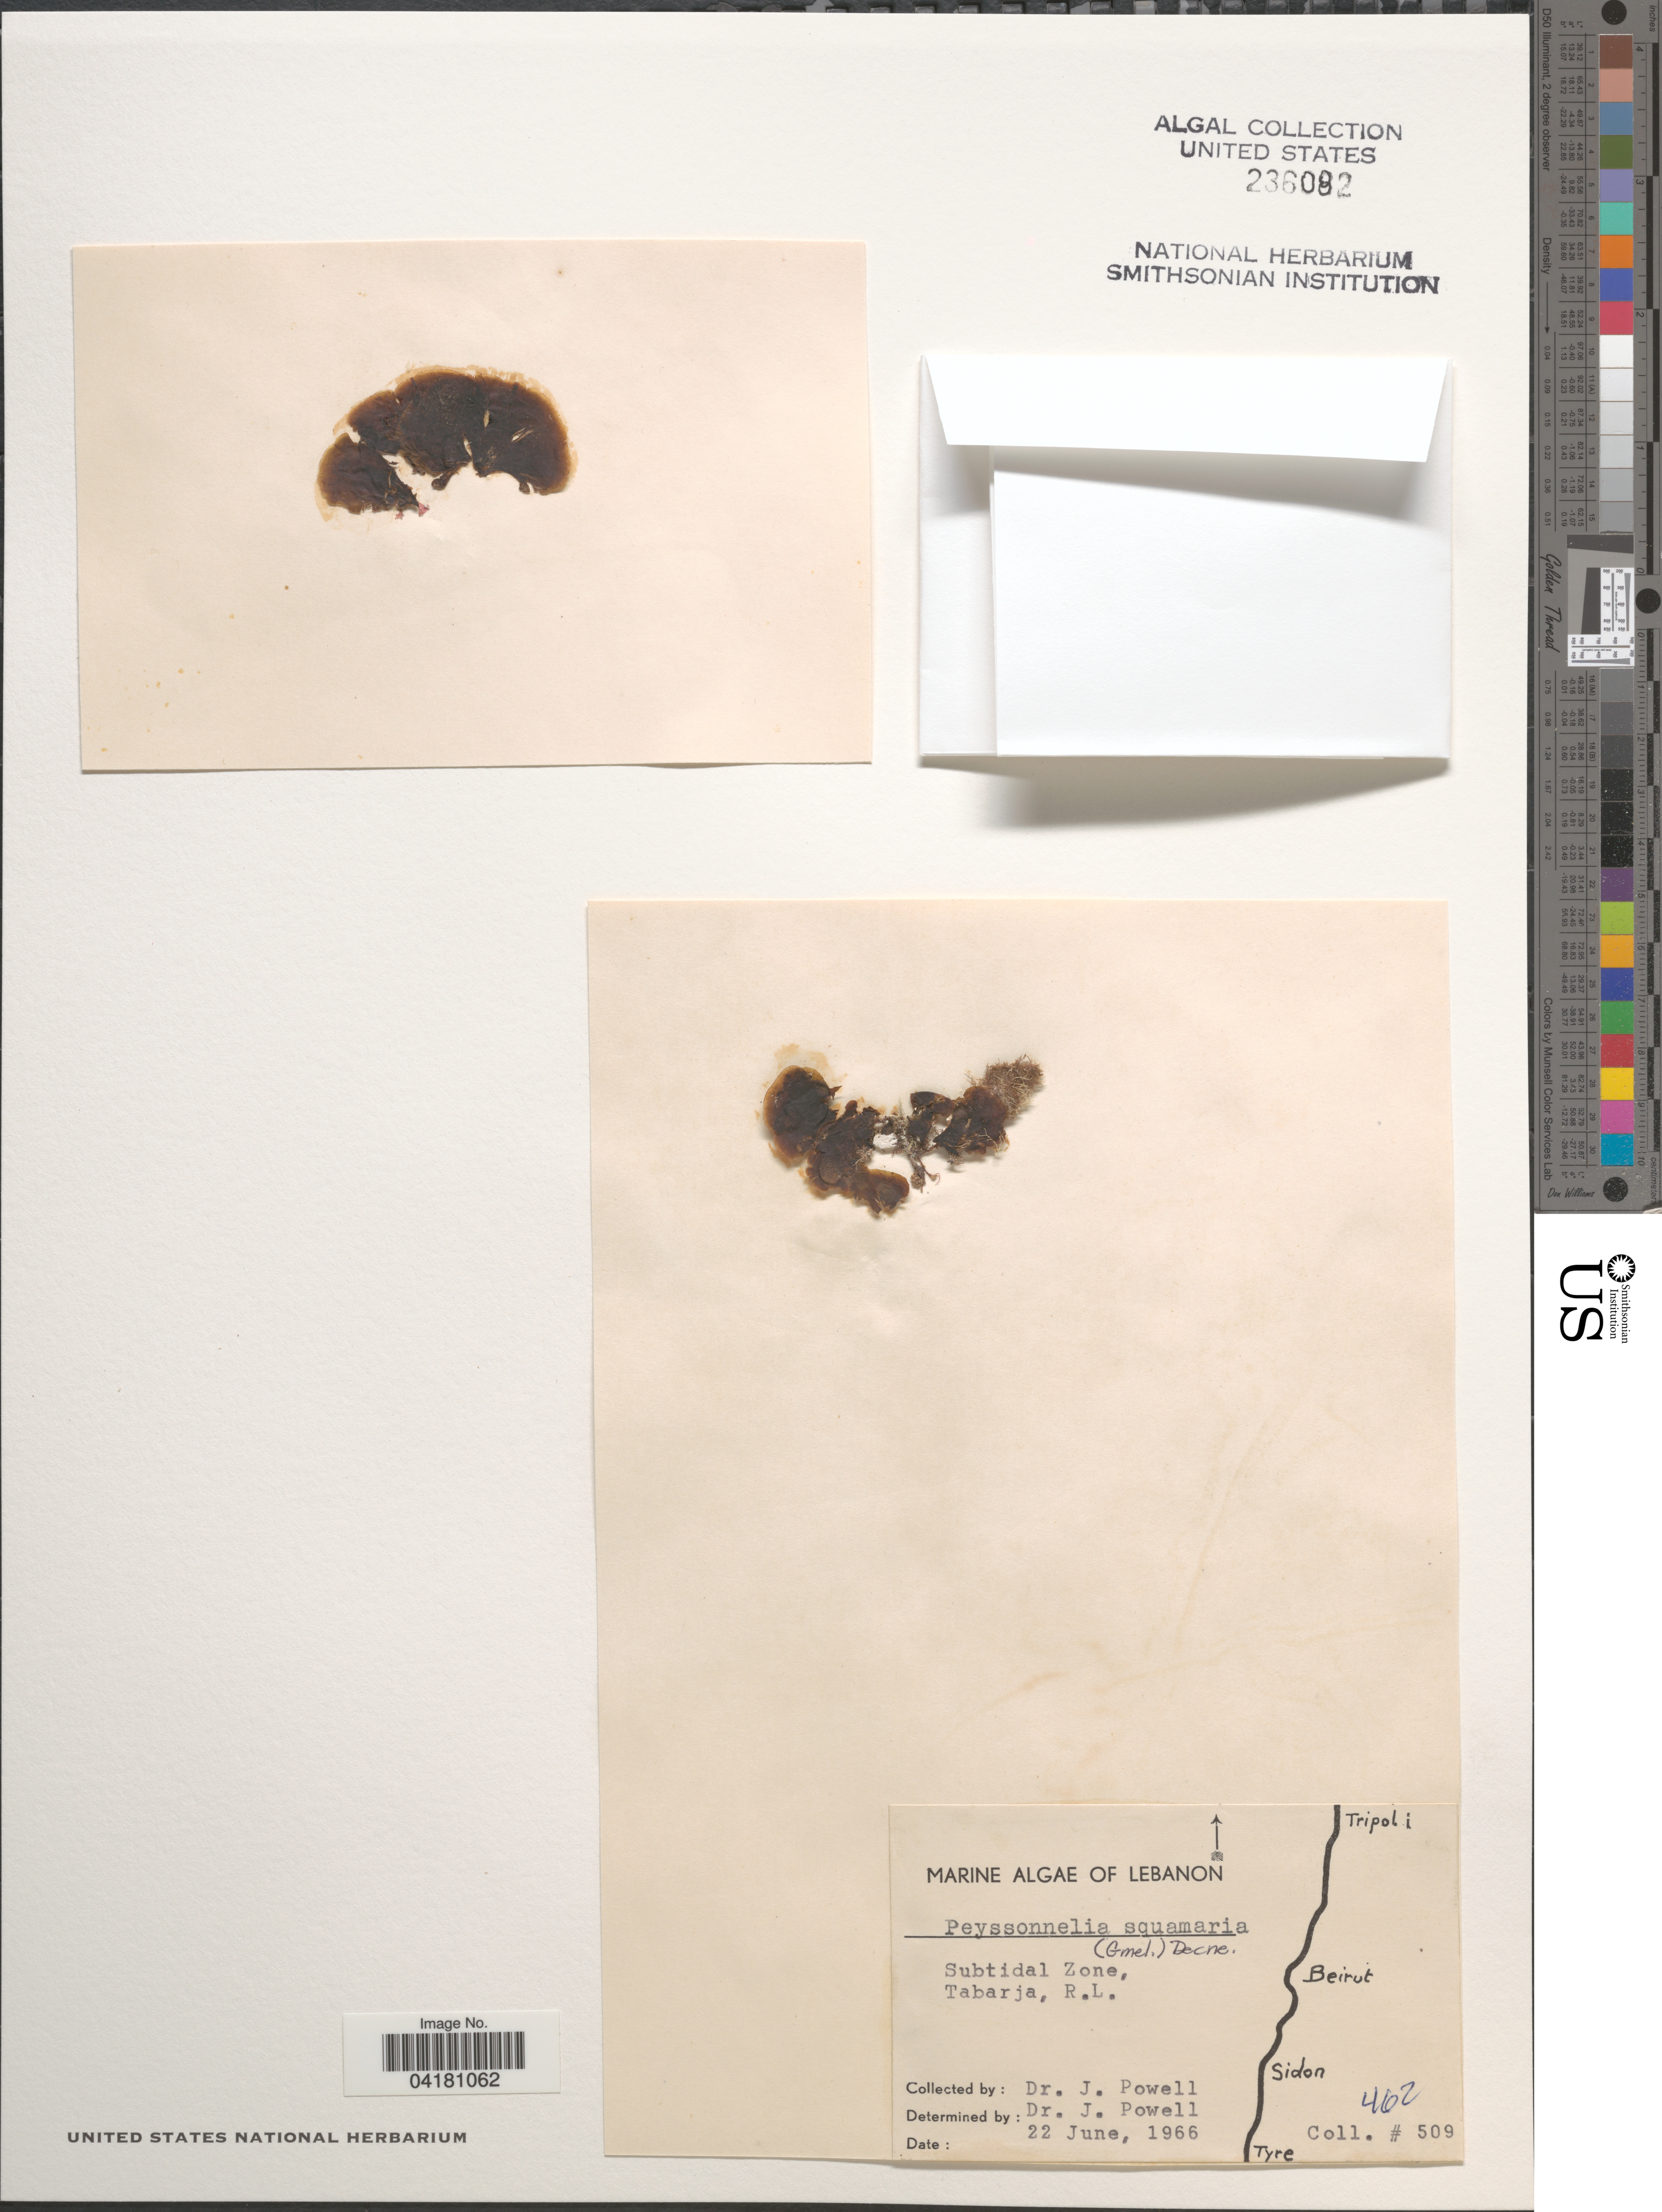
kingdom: Plantae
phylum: Rhodophyta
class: Florideophyceae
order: Peyssonneliales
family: Peyssonneliaceae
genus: Peyssonnelia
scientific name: Peyssonnelia squamaria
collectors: J. Powell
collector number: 509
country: Lebanon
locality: Subtidal Zone, Tabarja, R.L.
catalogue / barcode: US 236082